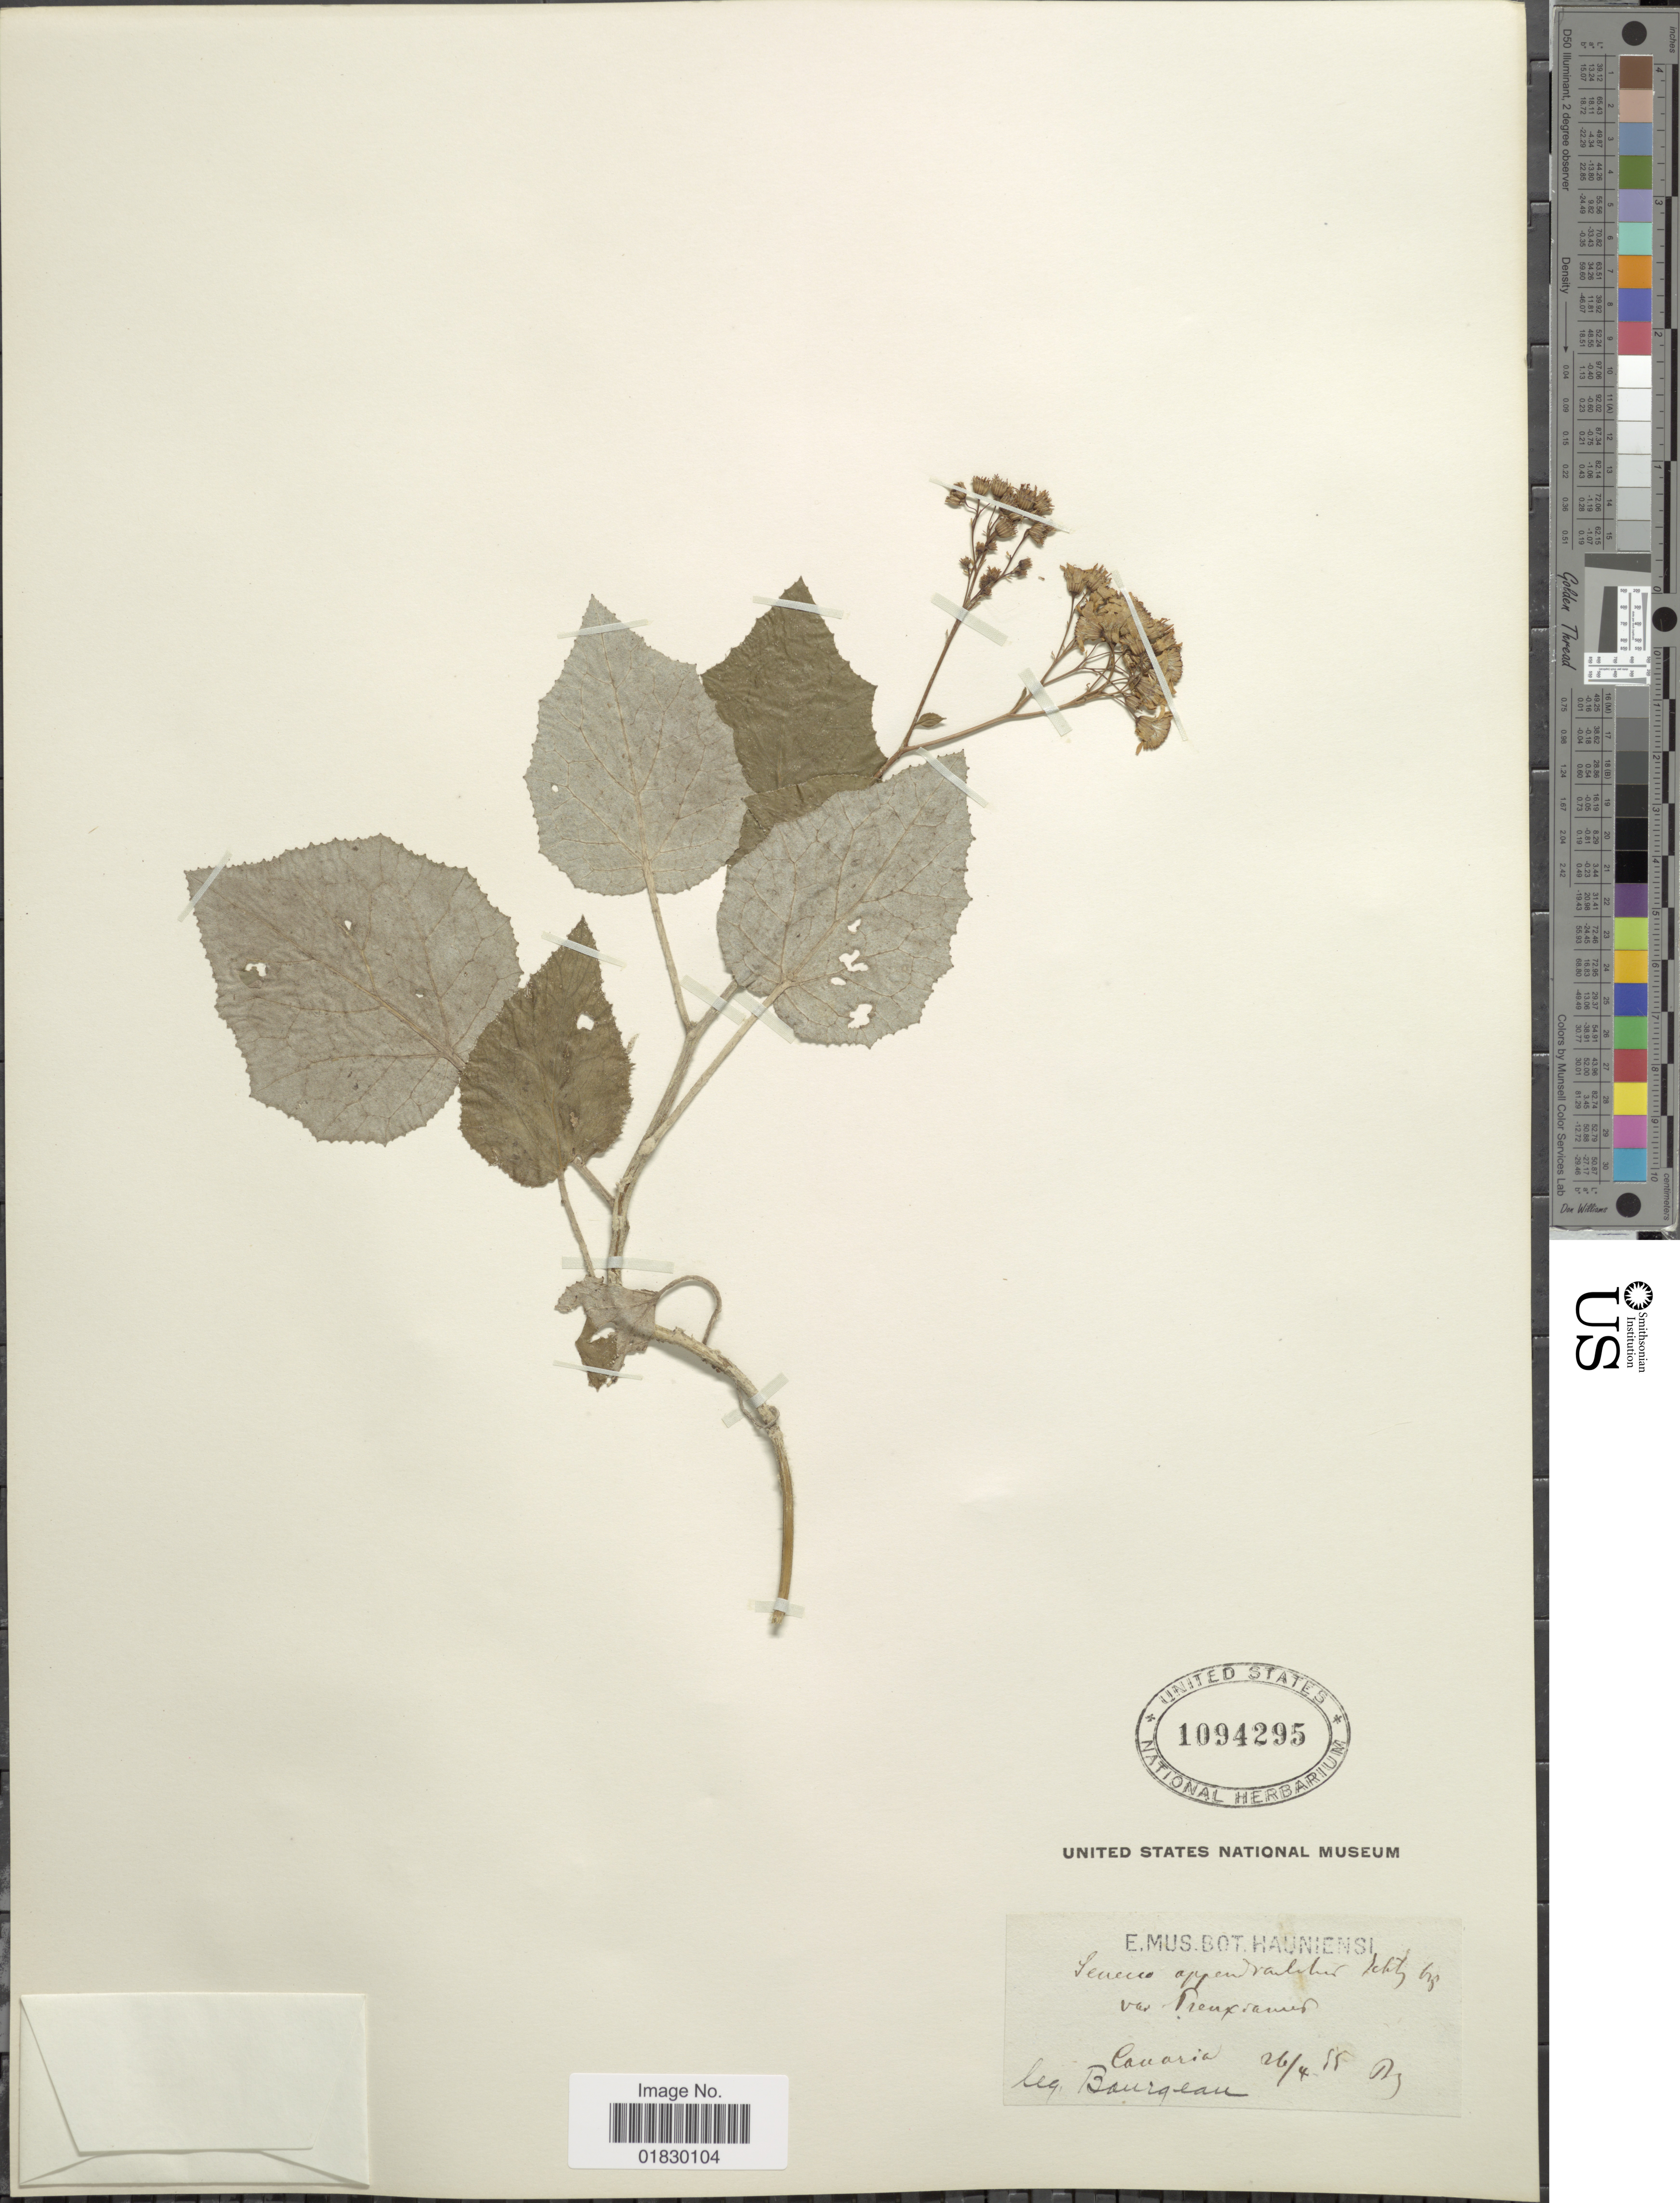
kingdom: Plantae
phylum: Tracheophyta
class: Magnoliopsida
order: Asterales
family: Asteraceae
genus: Pericallis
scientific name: Pericallis appendiculata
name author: (L. f.) B. Nord.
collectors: -. Bourgeau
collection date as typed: Transcribed d/m/y: 26/4/95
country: Spain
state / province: Canarias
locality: Canaria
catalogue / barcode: US 1094295